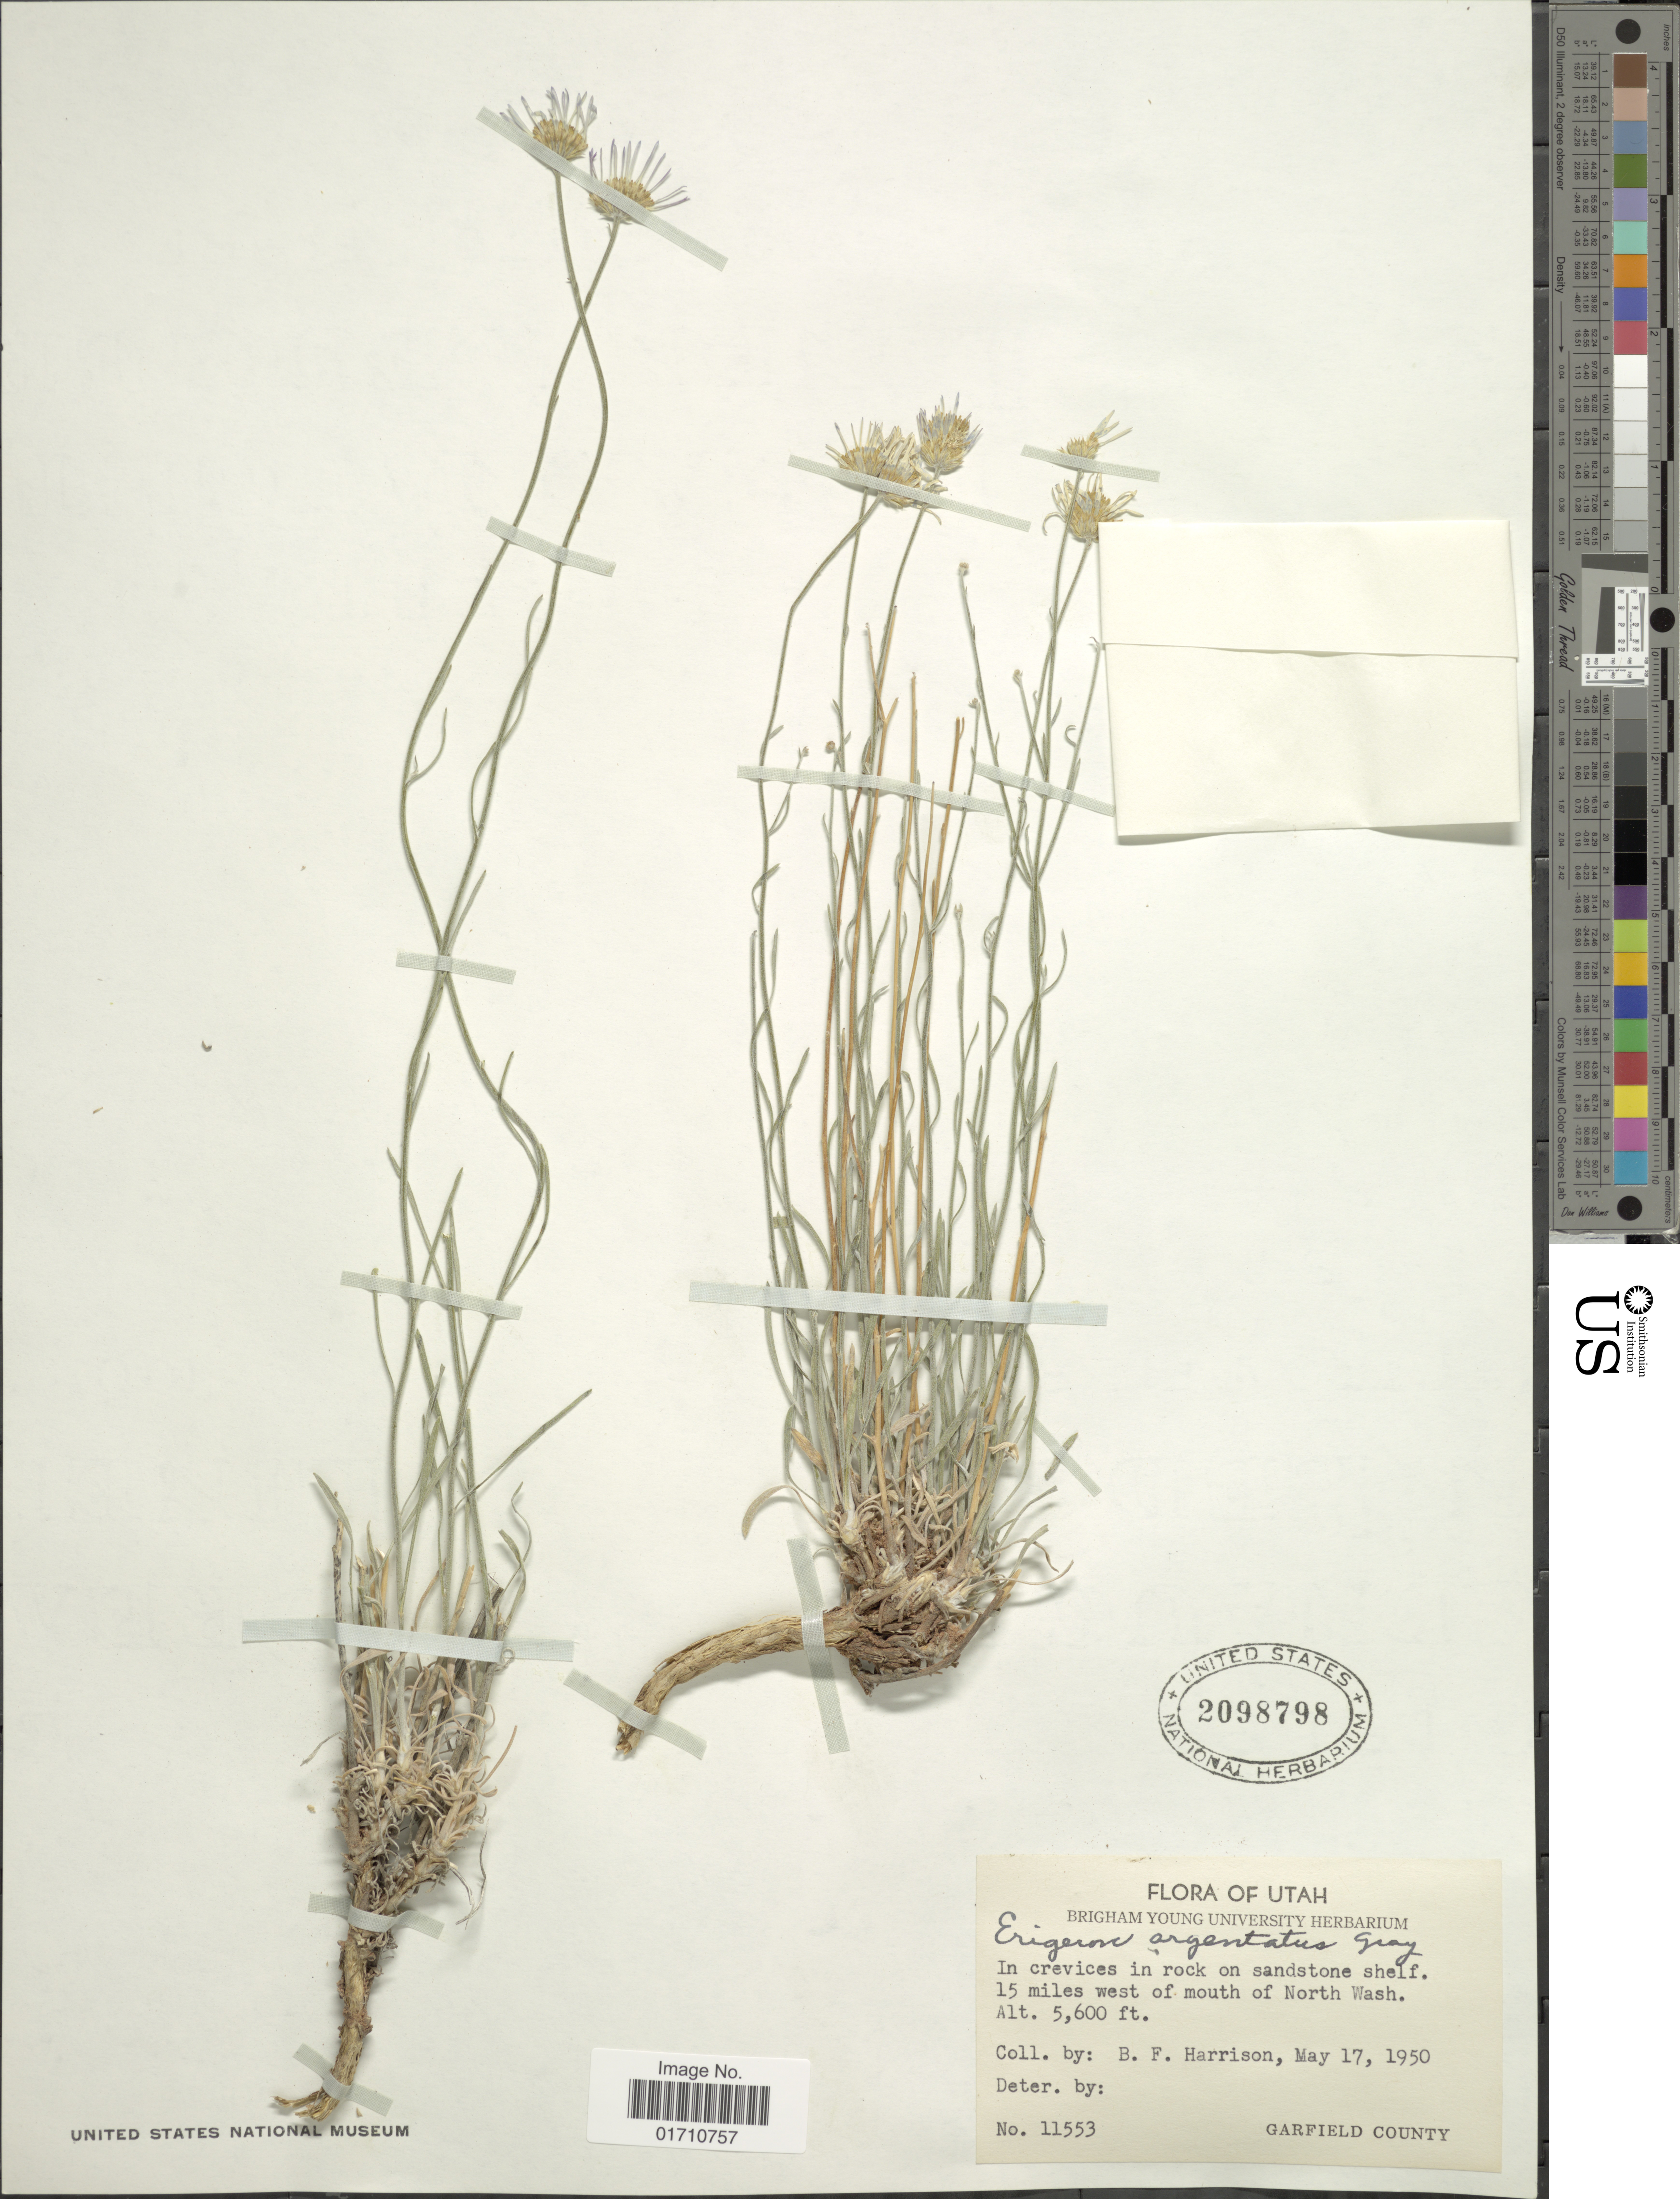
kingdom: Plantae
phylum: Tracheophyta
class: Magnoliopsida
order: Asterales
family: Asteraceae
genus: Erigeron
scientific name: Erigeron argentatus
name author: A. Gray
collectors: B. F. Harrison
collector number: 11553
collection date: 1950-05-17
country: United States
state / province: Utah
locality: In crevices in rock on sandstone shelf. 15 miles west of mouth of North Wash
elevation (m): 1707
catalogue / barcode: US 2098798